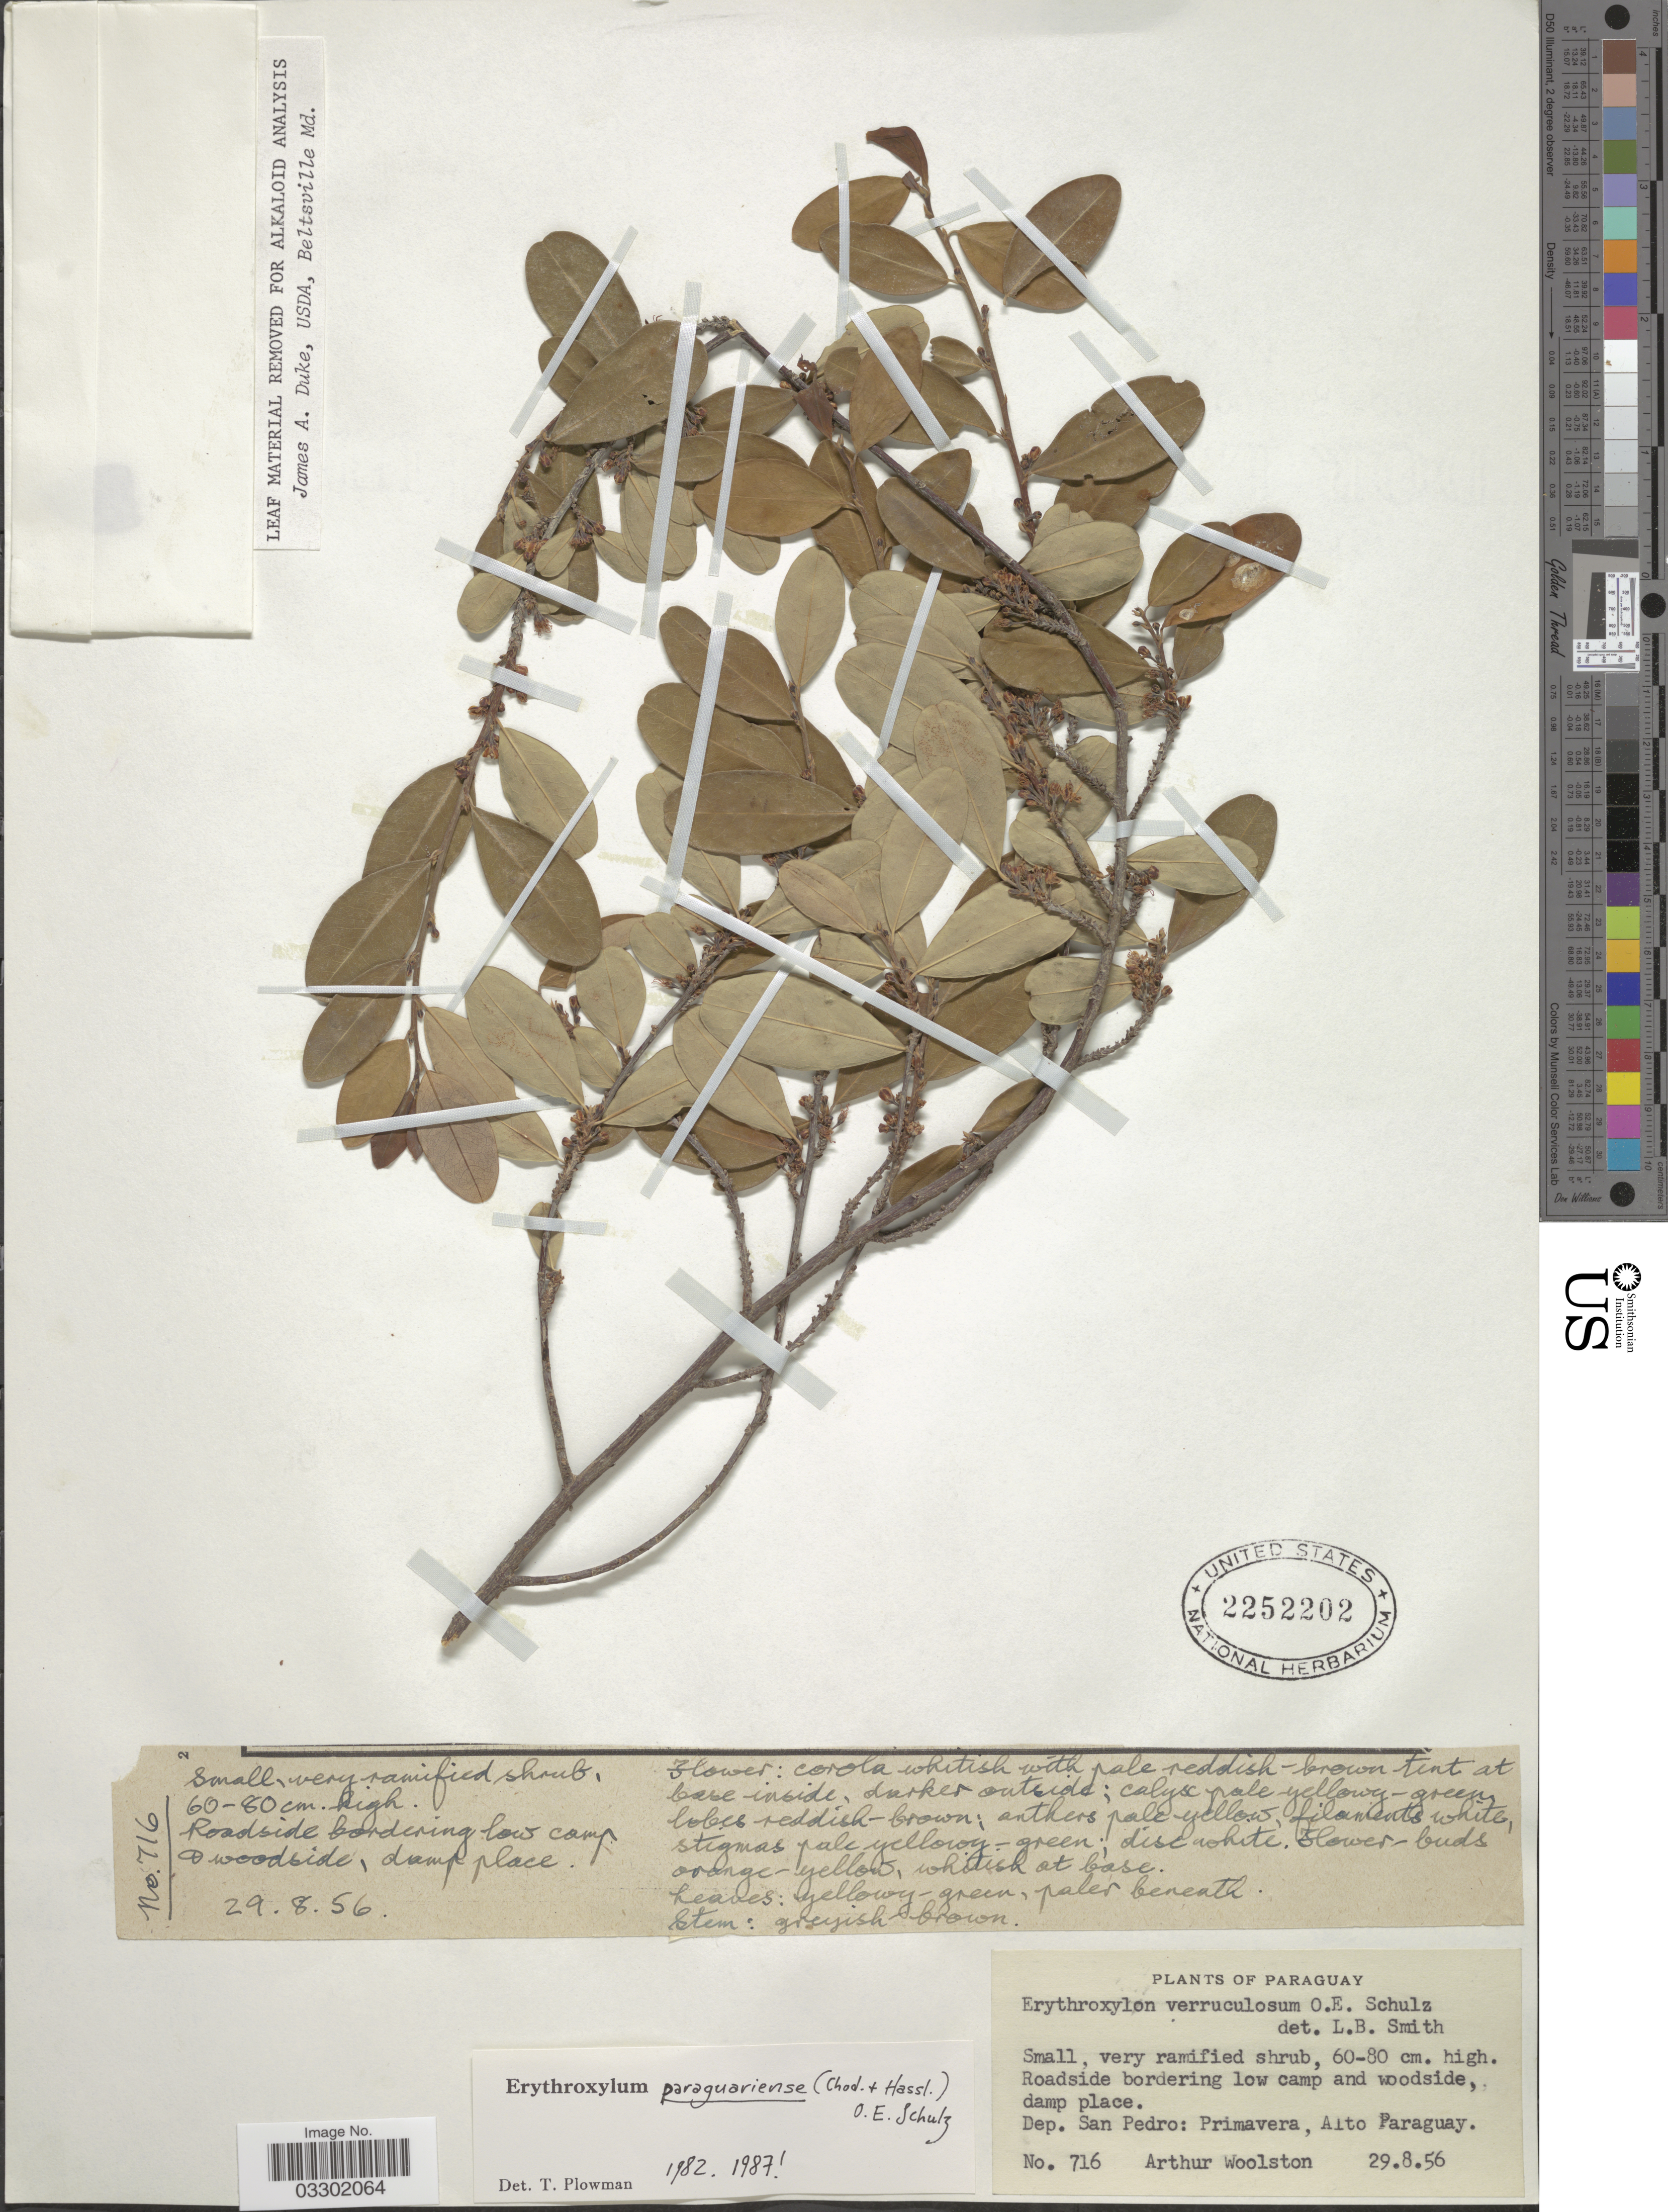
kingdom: Plantae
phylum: Tracheophyta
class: Magnoliopsida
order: Malpighiales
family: Erythroxylaceae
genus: Erythroxylum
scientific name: Erythroxylum paraguariense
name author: (Chodat & Hassl.) O.E. Schultz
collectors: A. L. Woolston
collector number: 716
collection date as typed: Transcribed d/m/y: 29/8/56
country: Paraguay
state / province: San Pedro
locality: Roadside bordering low camp and woodside, damp place. Dep. San Pedro: Primavera, Alto Paraguay.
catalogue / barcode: US 2252202